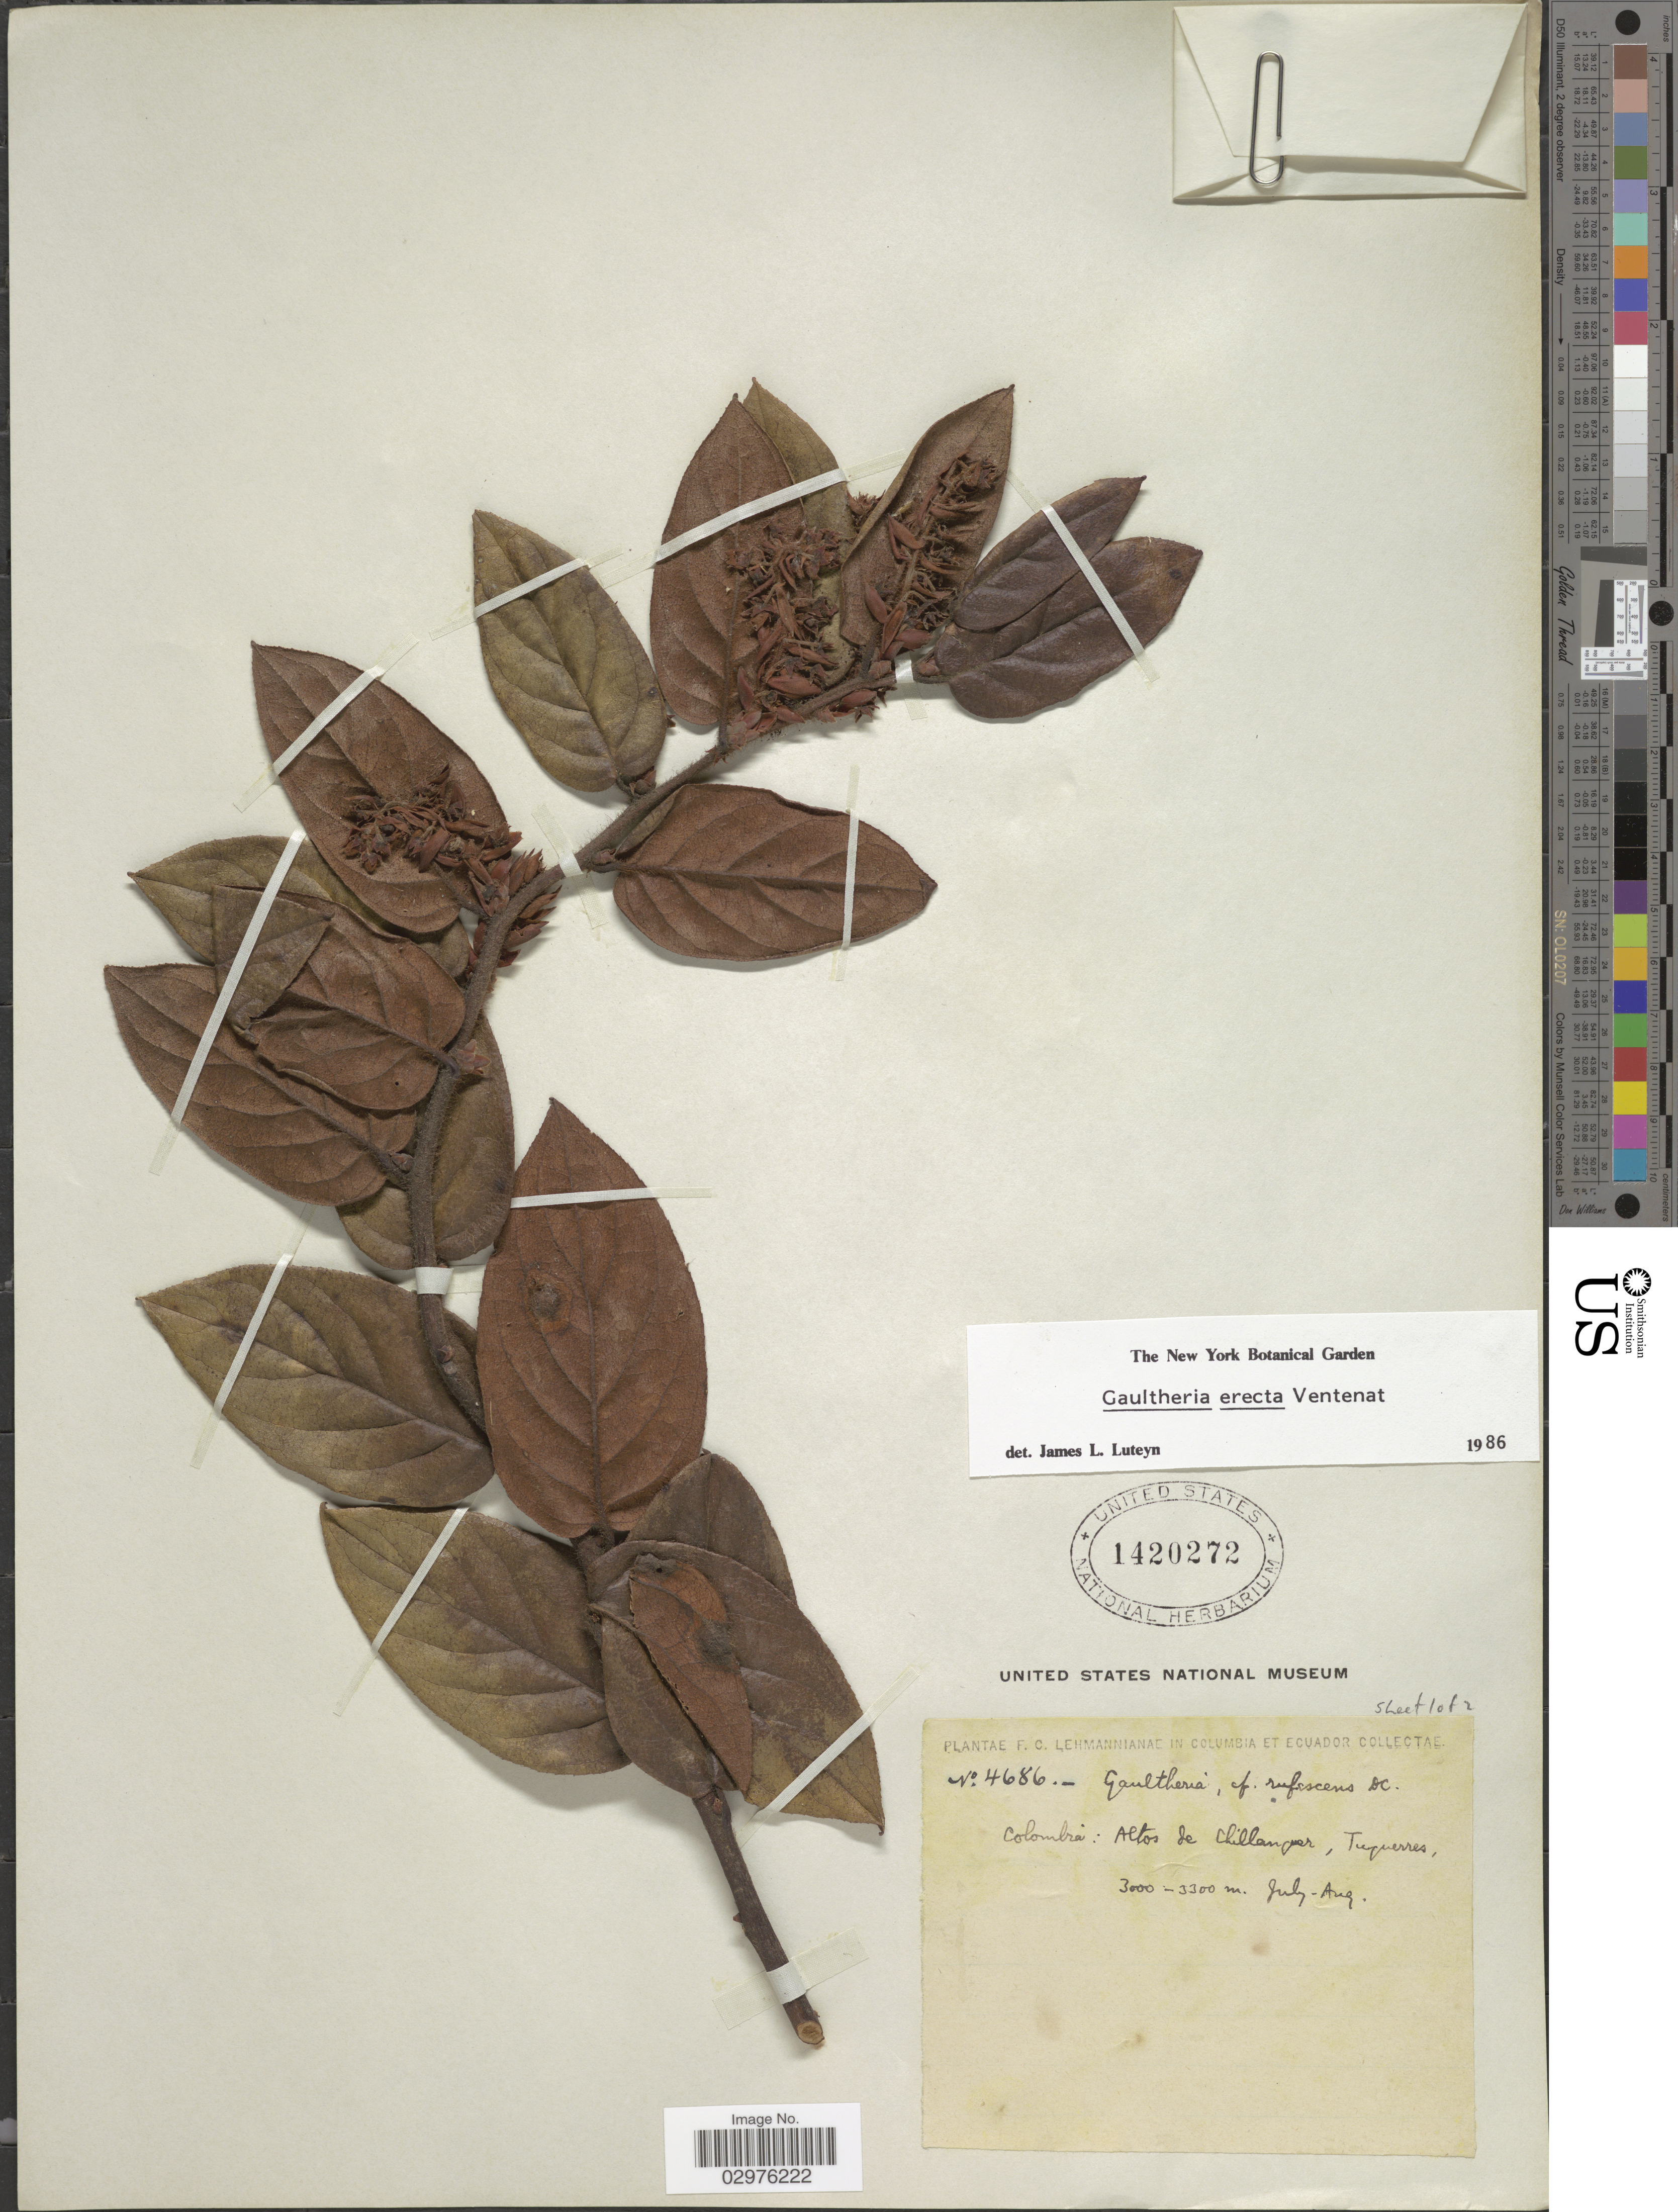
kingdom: Plantae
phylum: Tracheophyta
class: Magnoliopsida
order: Ericales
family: Ericaceae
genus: Gaultheria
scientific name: Gaultheria erecta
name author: Vent.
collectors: F. C. Lehmann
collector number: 4686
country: Colombia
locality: Altos de Chillanquer, Tuquerres.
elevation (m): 3000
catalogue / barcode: US 1420272